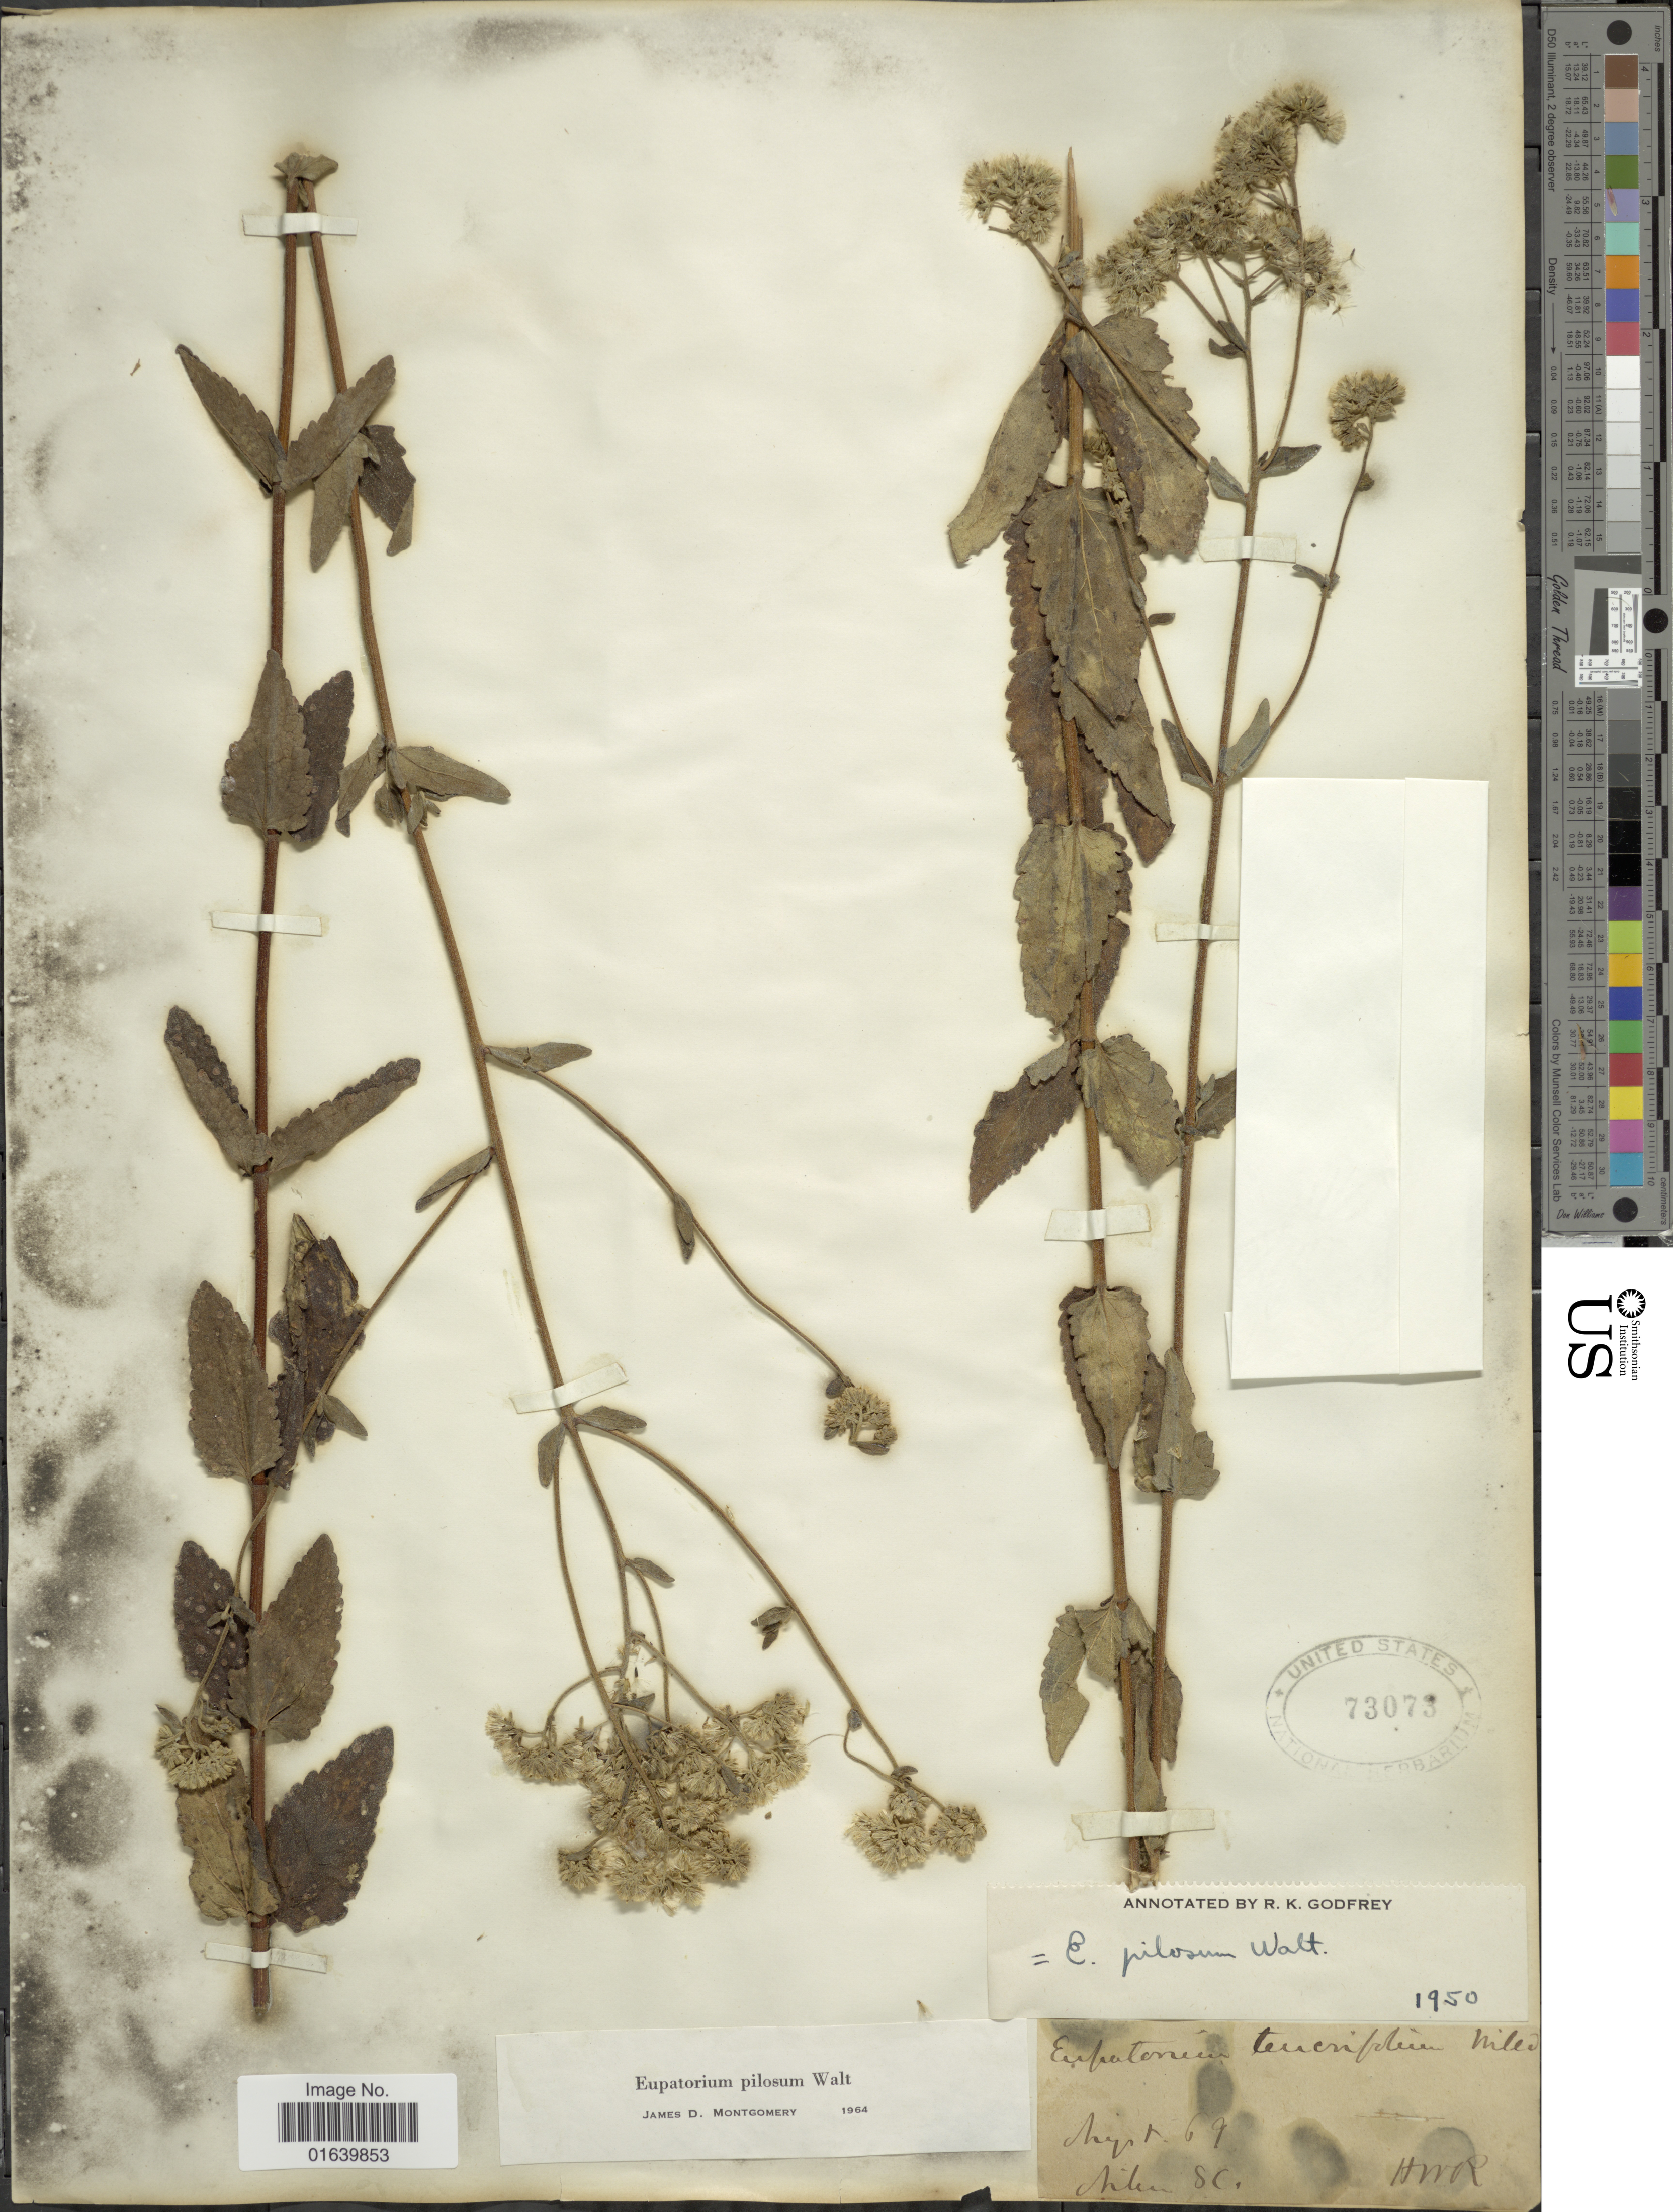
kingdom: Plantae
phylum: Tracheophyta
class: Magnoliopsida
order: Asterales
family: Asteraceae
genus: Eupatorium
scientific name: Eupatorium pilosum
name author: Walter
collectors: H. W. R.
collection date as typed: Transcribed d/m/y: /8/69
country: United States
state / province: South Carolina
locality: Aiken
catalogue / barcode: US 73073